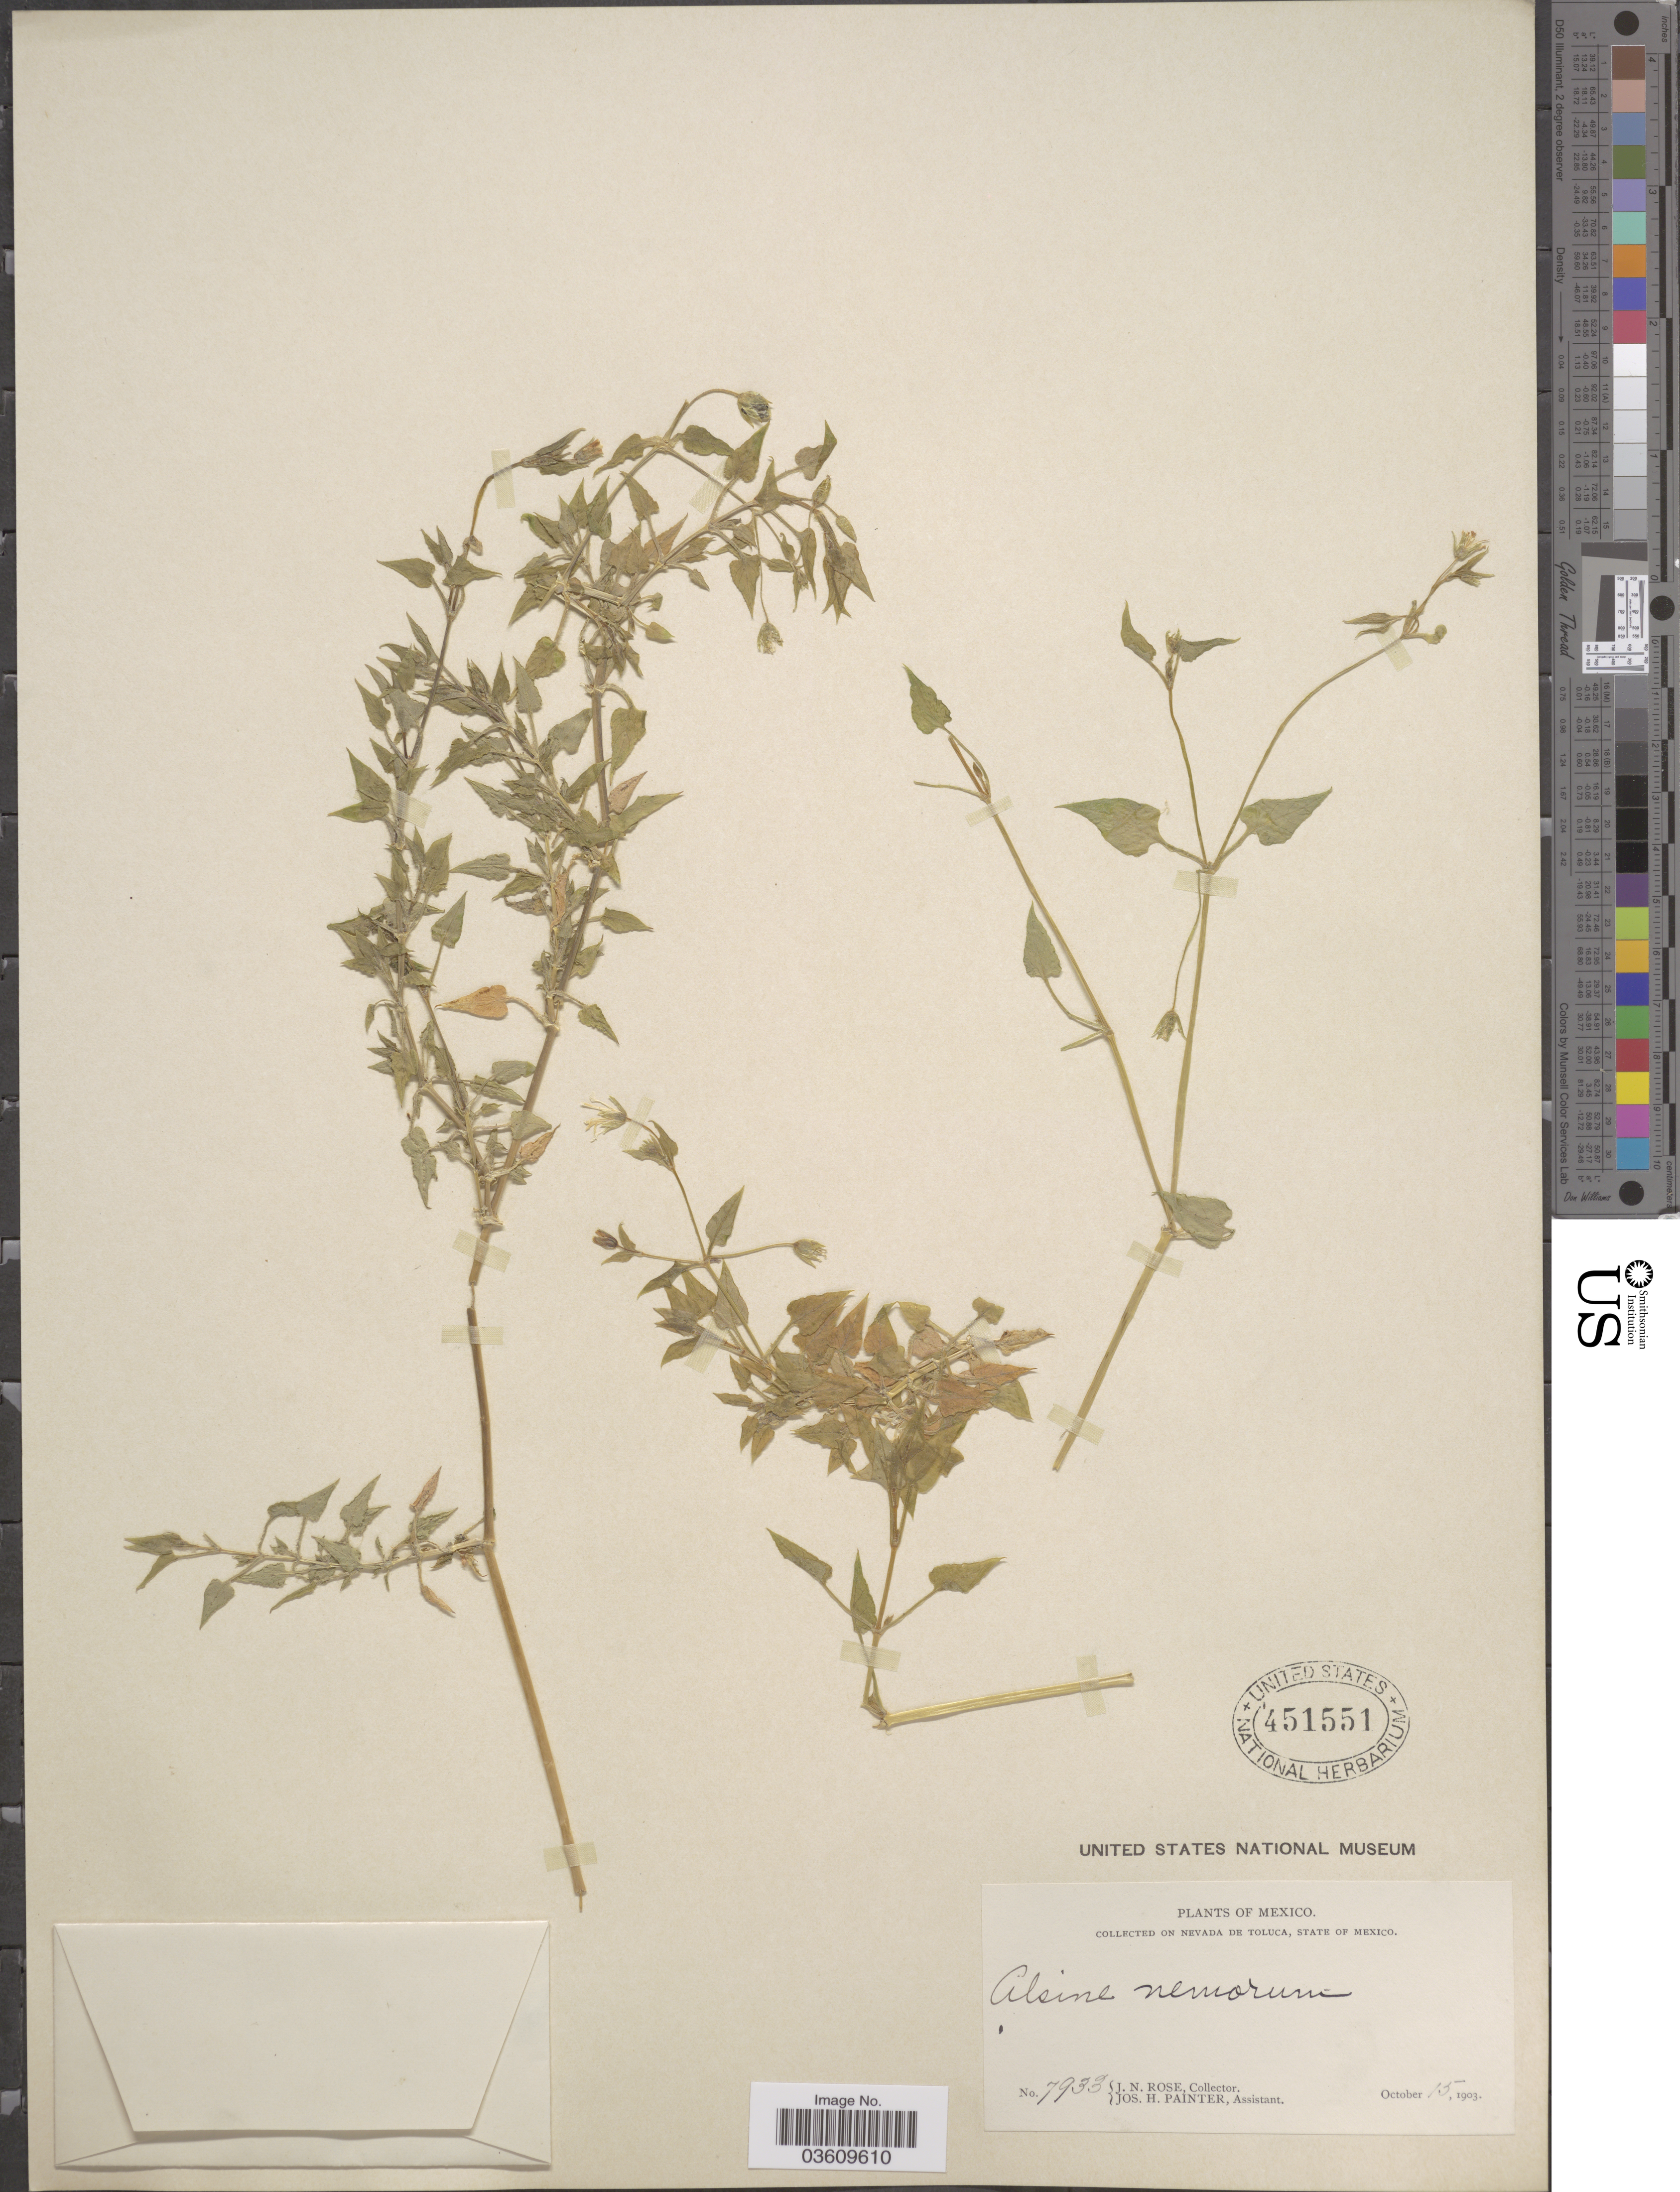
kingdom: Plantae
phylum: Tracheophyta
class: Magnoliopsida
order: Caryophyllales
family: Caryophyllaceae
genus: Stellaria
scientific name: Stellaria cuspidata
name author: Willd. ex Schltdl.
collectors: J. N. Rose & J. H. Painter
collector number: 7933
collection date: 1903-10-15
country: Mexico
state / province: México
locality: On Nevada de Toluca.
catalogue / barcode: US 451551